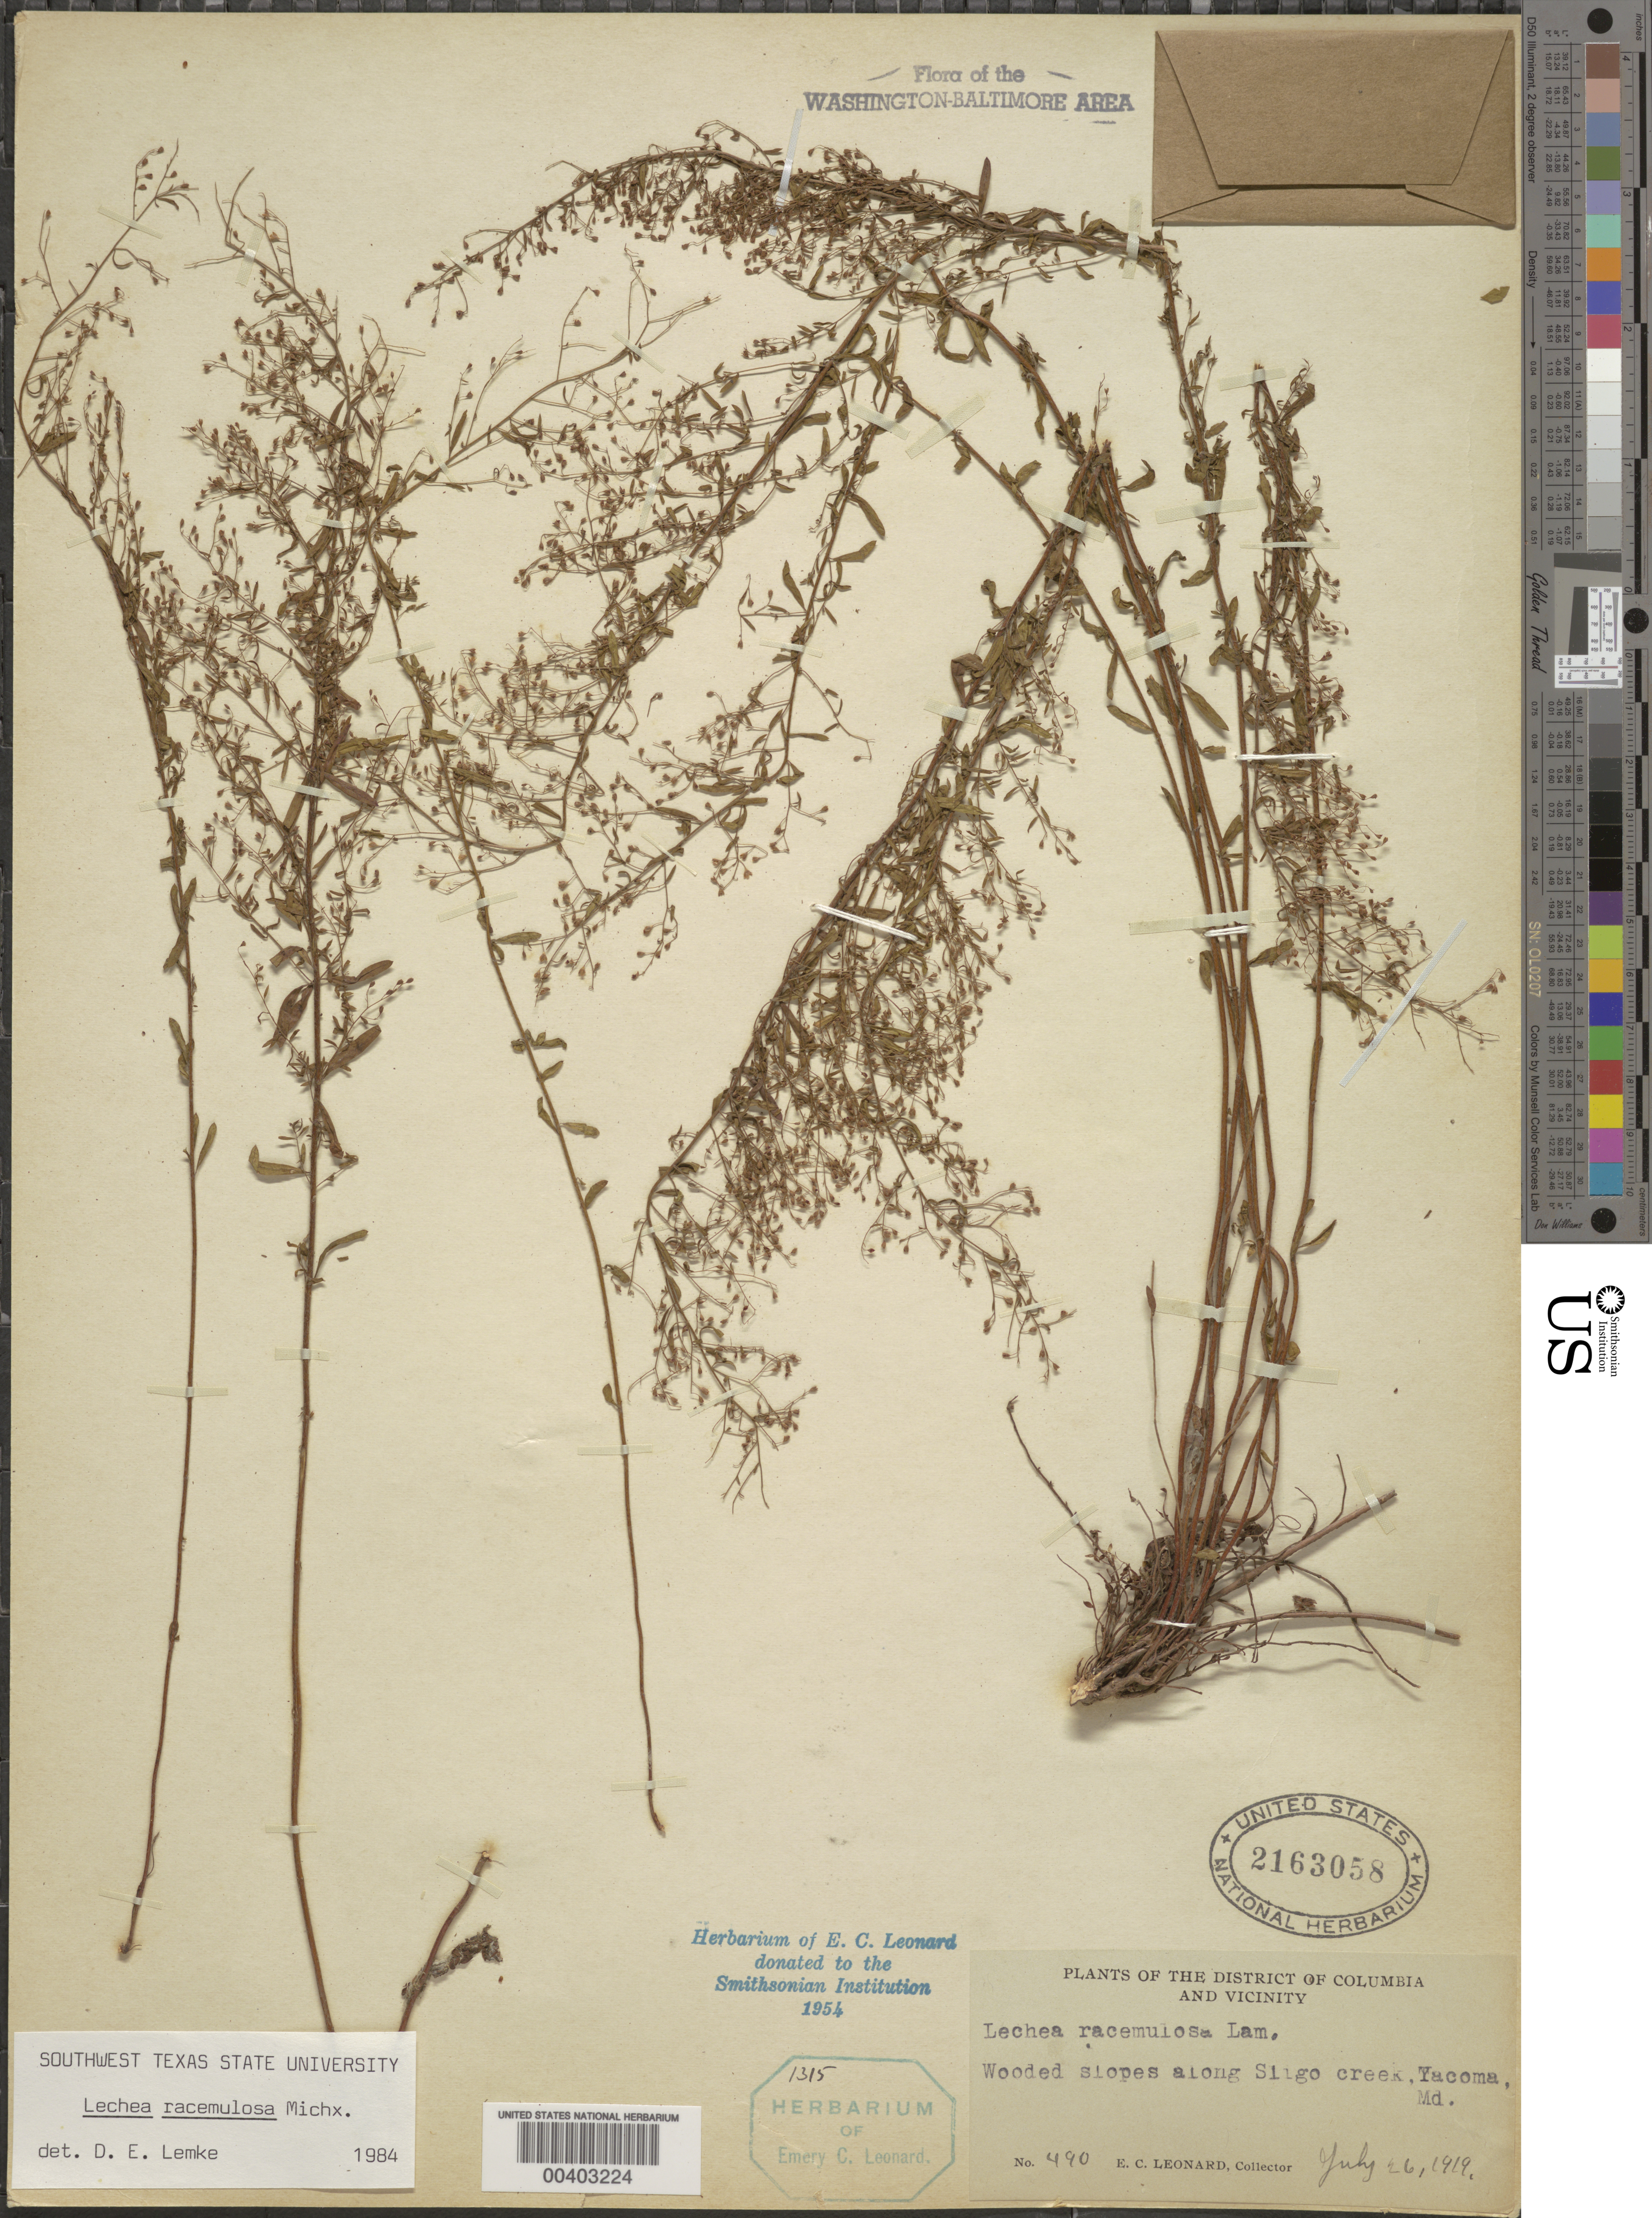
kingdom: Plantae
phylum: Tracheophyta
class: Magnoliopsida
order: Malvales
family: Cistaceae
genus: Lechea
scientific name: Lechea racemulosa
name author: Michx.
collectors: E. C. Leonard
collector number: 490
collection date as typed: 26 Jul 1919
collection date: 1919-07-26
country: United States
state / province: Maryland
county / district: Montgomery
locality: Sligo Creek, Takoma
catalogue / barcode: US 2163058